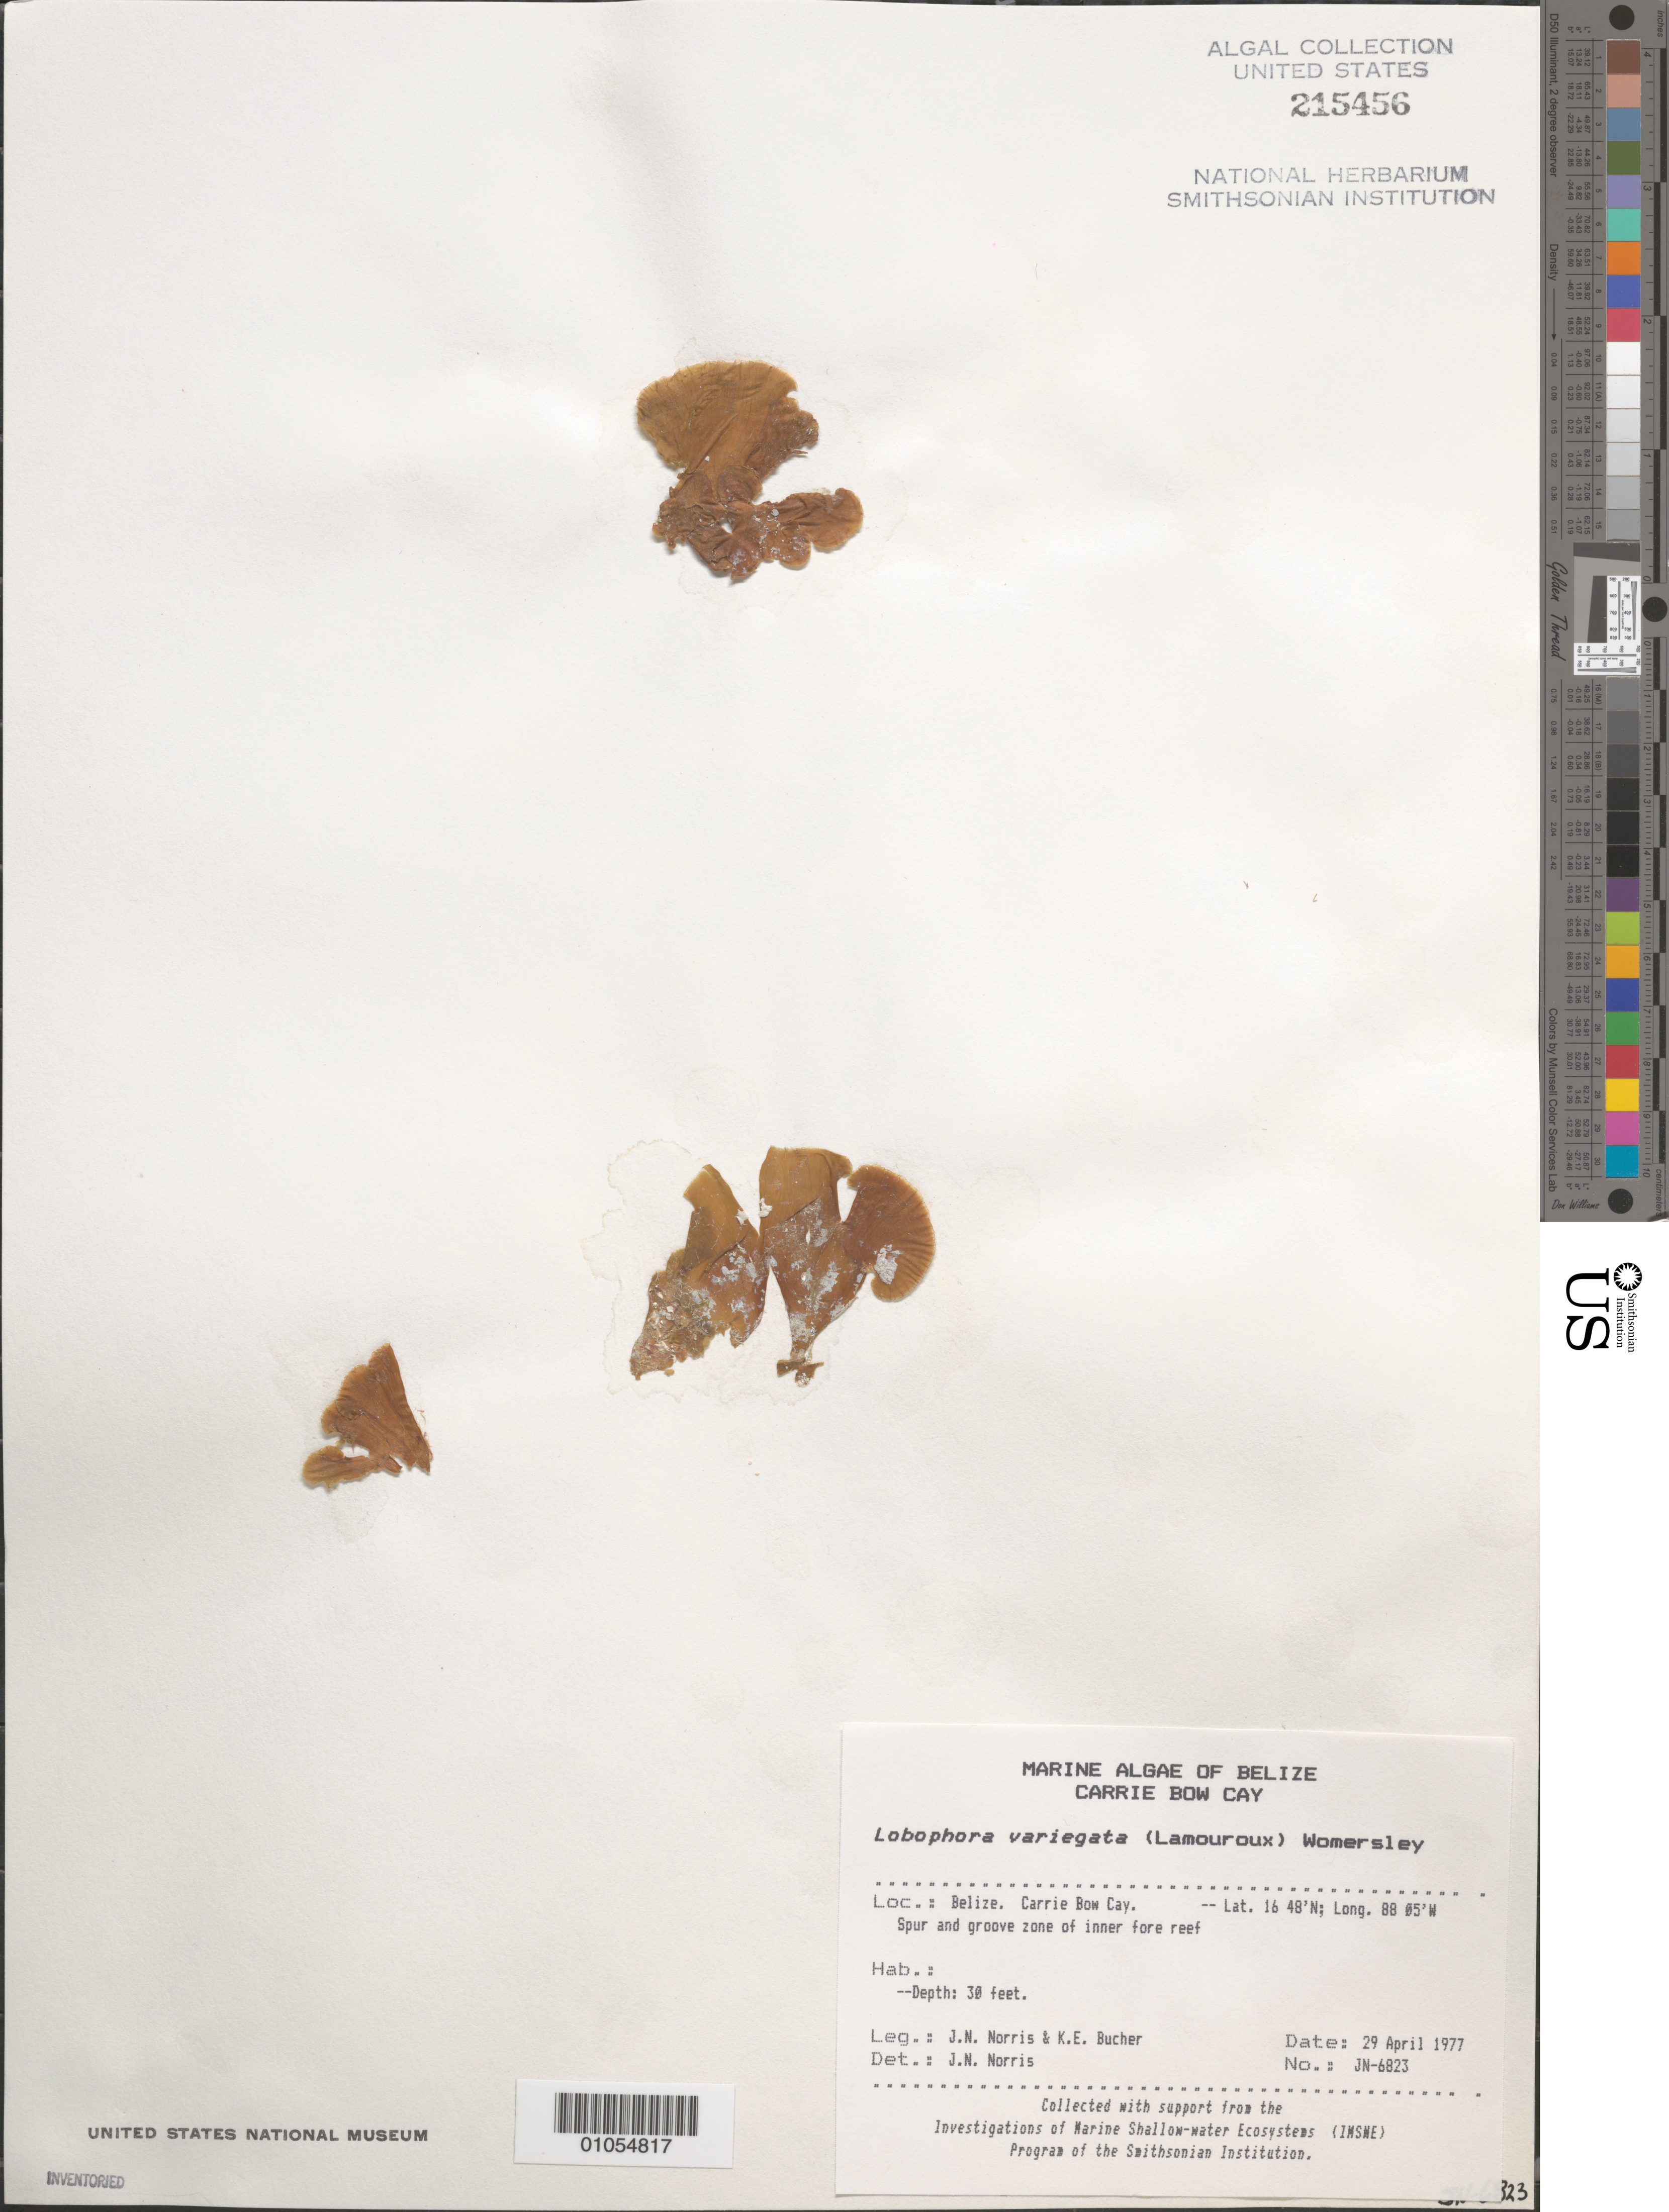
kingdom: Chromista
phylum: Ochrophyta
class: Phaeophyceae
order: Dictyotales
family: Dictyotaceae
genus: Lobophora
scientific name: Lobophora variegata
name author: (J.V.Lamouroux) Womersley & E.C. Oliveira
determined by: Norris, James N.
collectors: J. N. Norris & K. E. Bucher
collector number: JN-6823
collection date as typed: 29 Apr 1977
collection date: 1977-04-29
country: Belize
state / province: Stann Creek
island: Carrie Bow Cay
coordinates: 16 48'N, 88 05'W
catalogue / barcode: US 215456